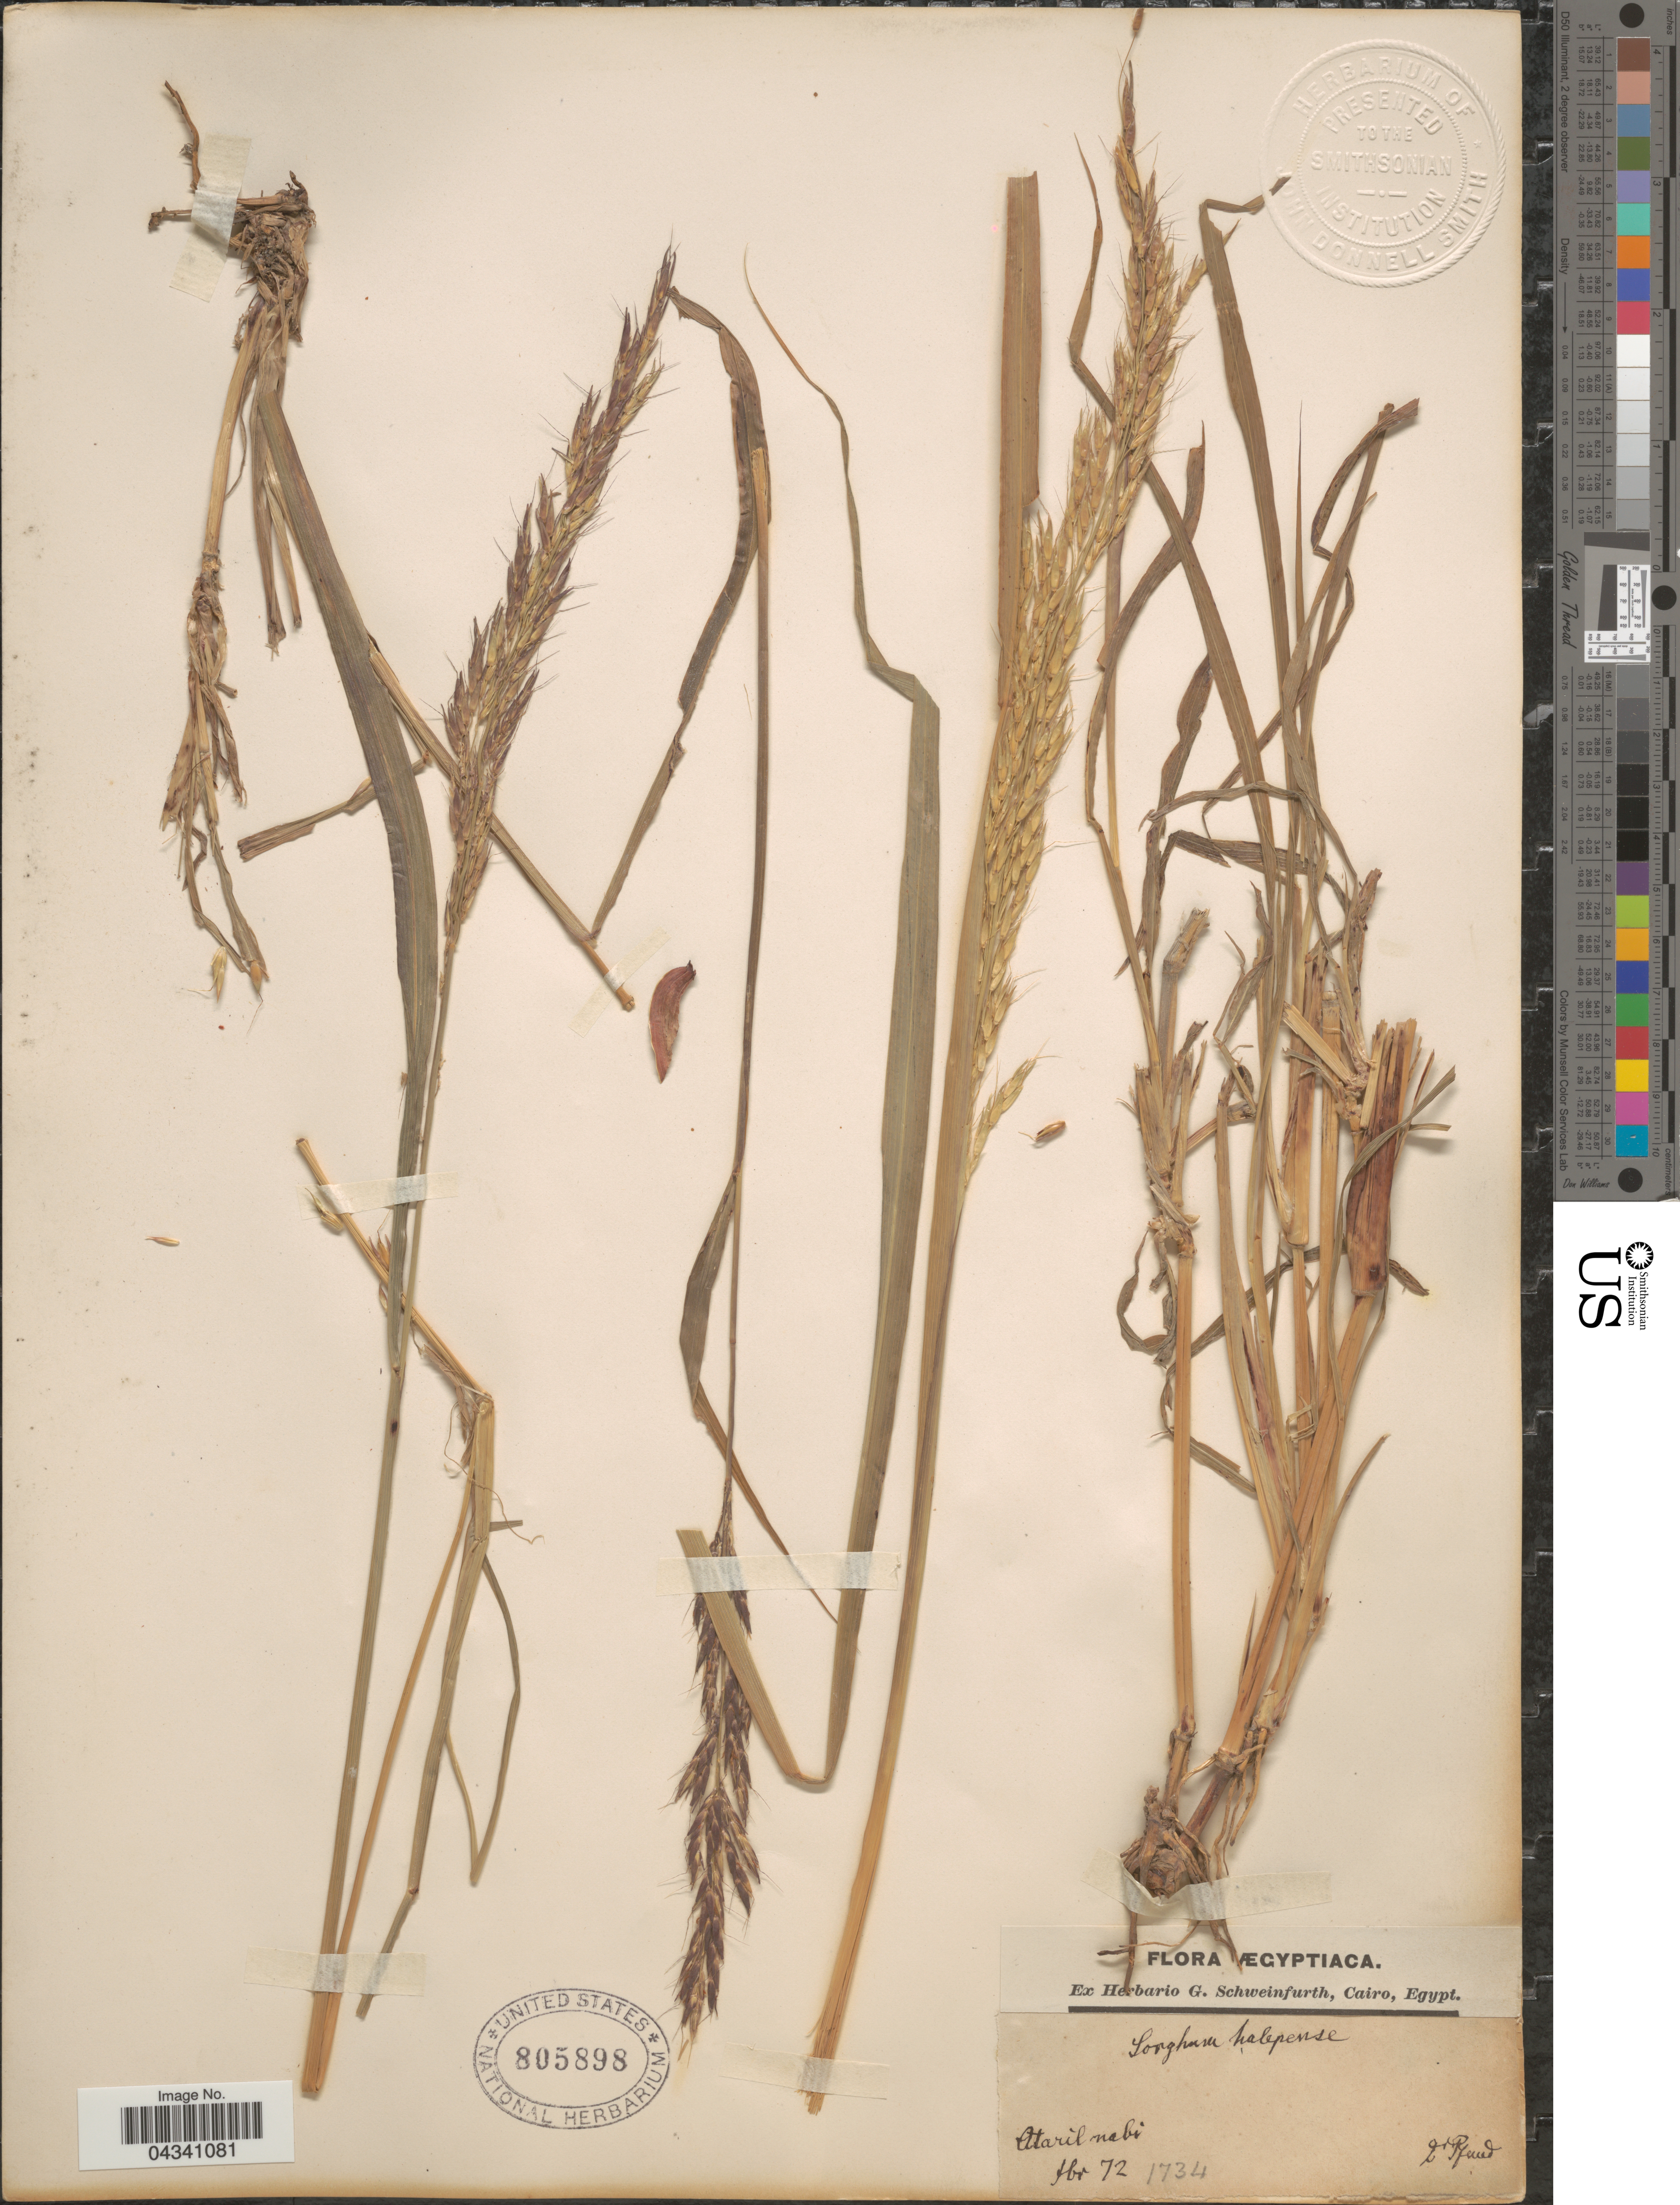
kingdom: Plantae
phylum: Tracheophyta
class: Liliopsida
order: Poales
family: Poaceae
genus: Sorghum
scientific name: Sorghum arundinaceum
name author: (Desv.) Stapf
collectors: -. Pfund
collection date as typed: Transcribed d/m/y: /2/72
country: Egypt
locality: Ægyptiaca. Ataril nabi.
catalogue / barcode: US 805898